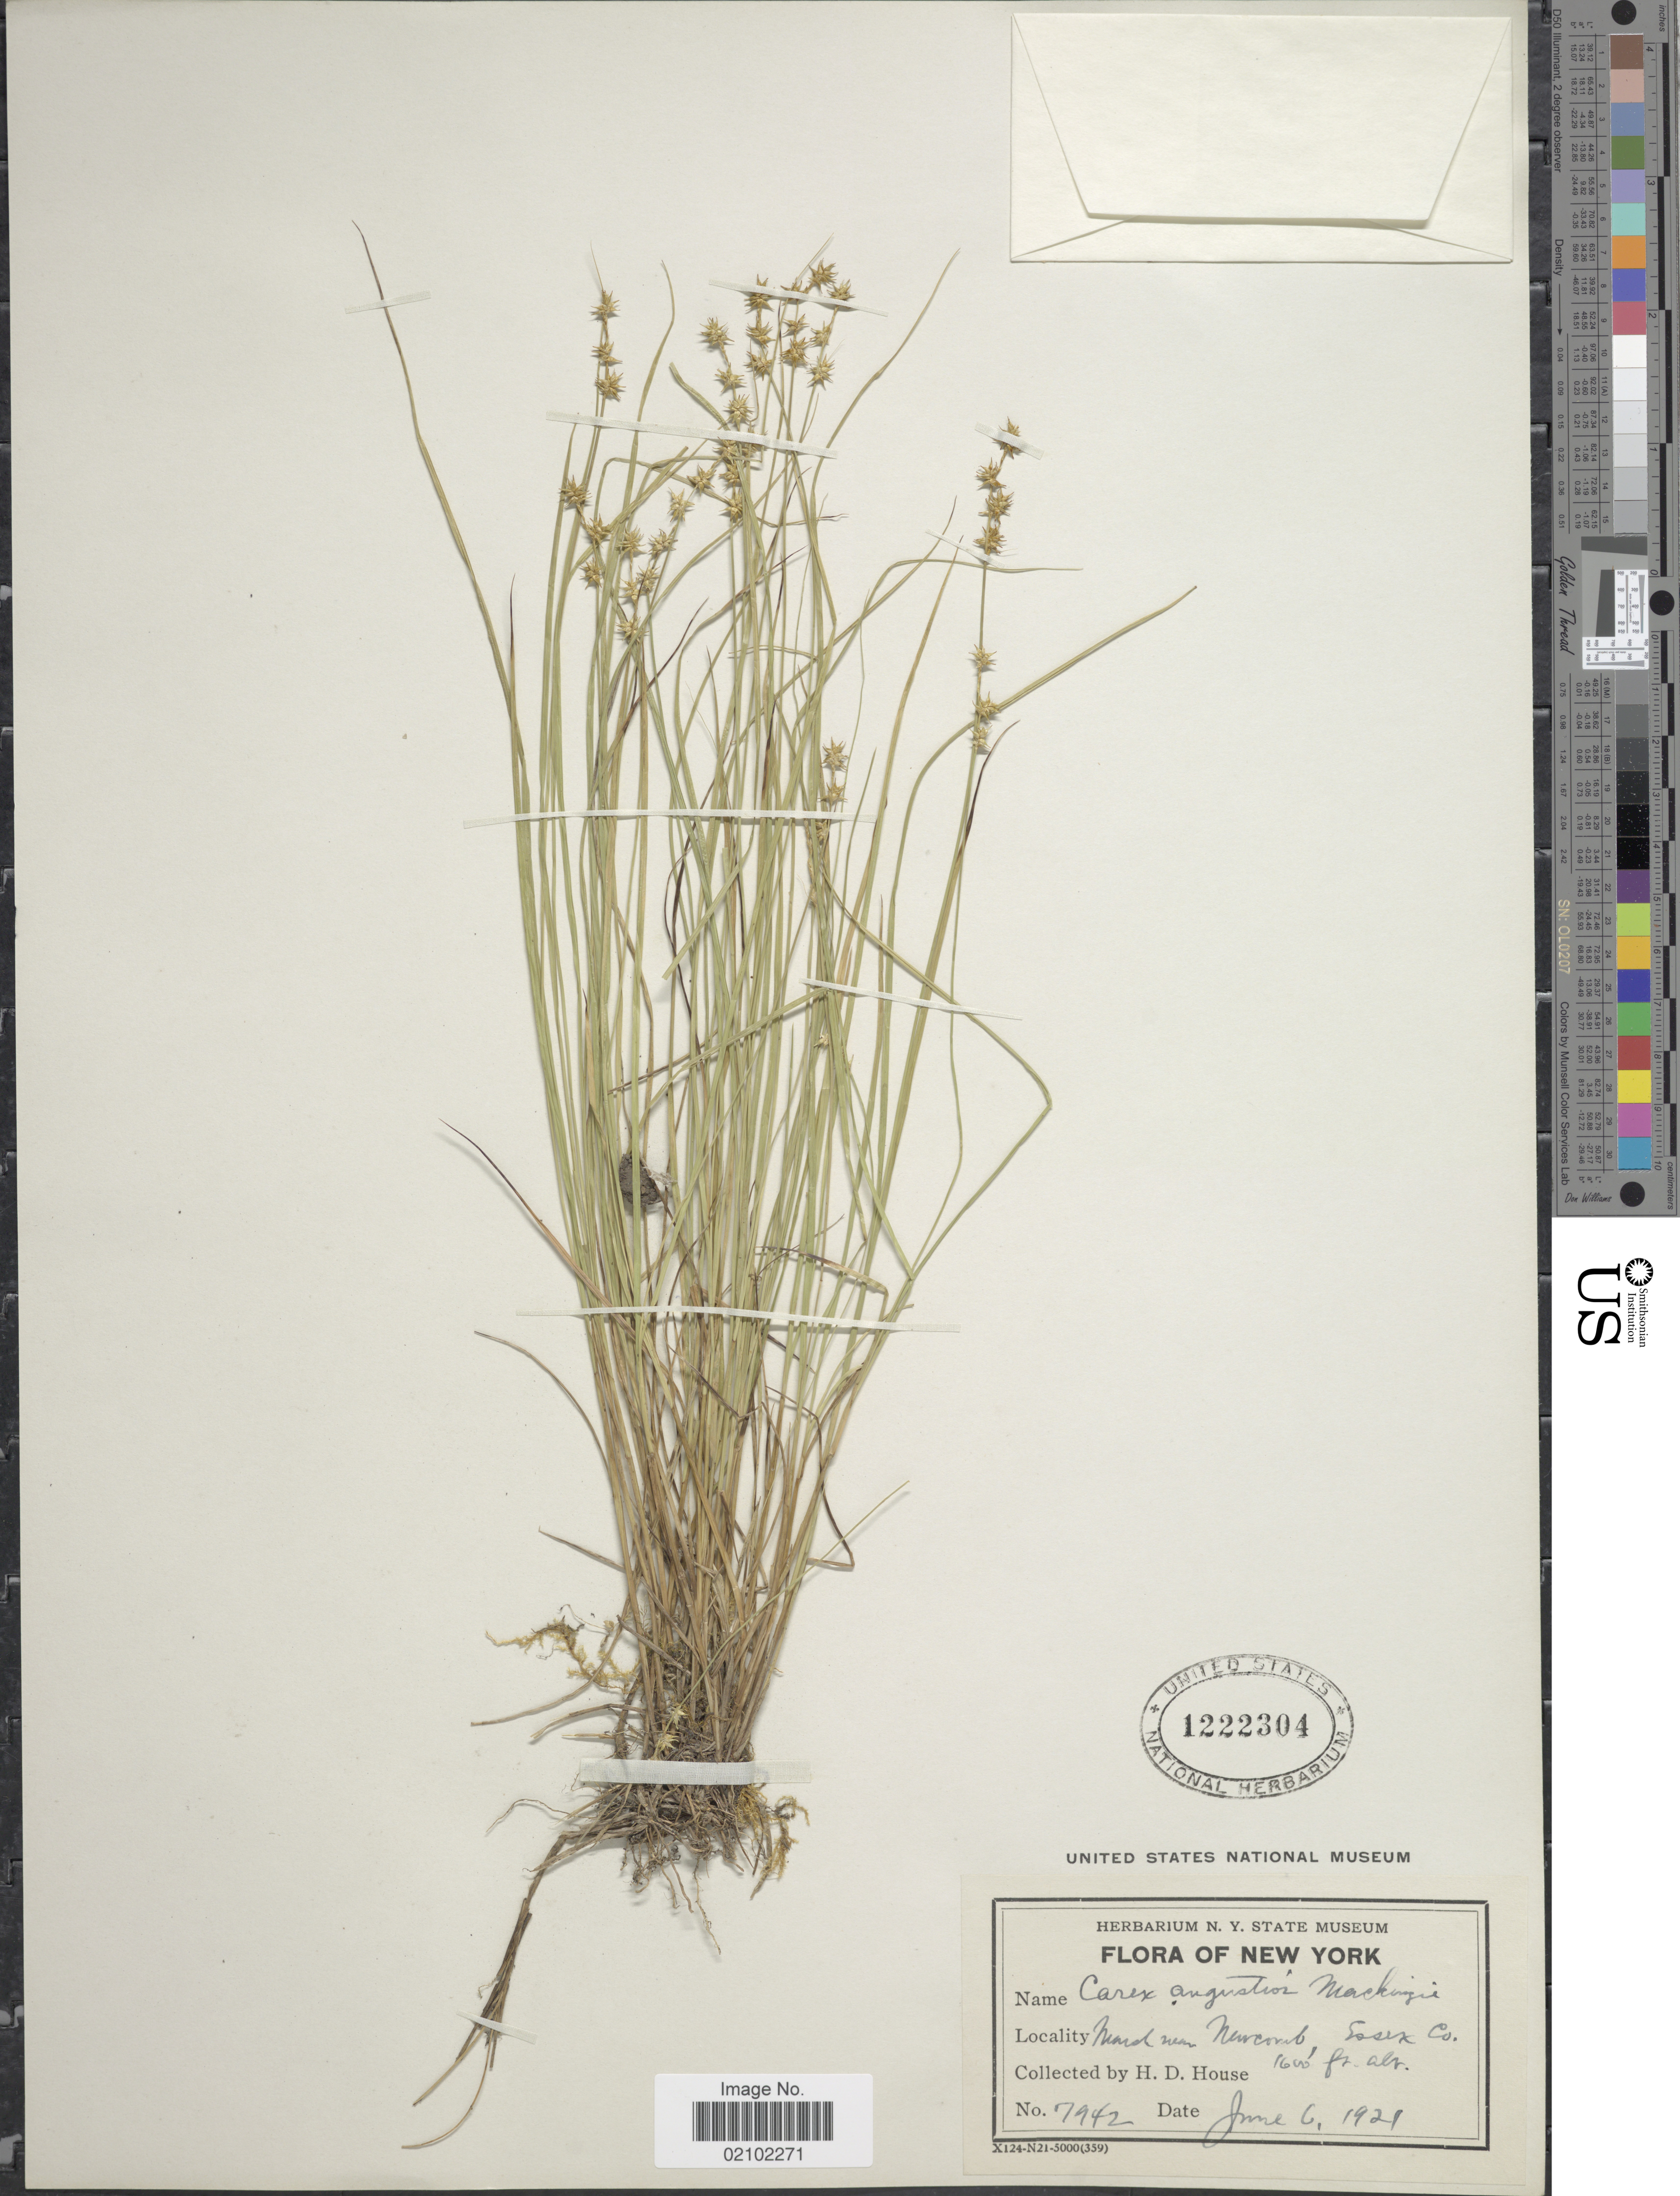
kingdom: Plantae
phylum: Tracheophyta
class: Liliopsida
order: Poales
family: Cyperaceae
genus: Carex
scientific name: Carex echinata subsp. echinata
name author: Murray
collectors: H. D. House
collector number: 7942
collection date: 1921-06-06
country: United States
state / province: New York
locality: Marsh near Newcomb, Sussex Co.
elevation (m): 488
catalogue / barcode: US 1222304